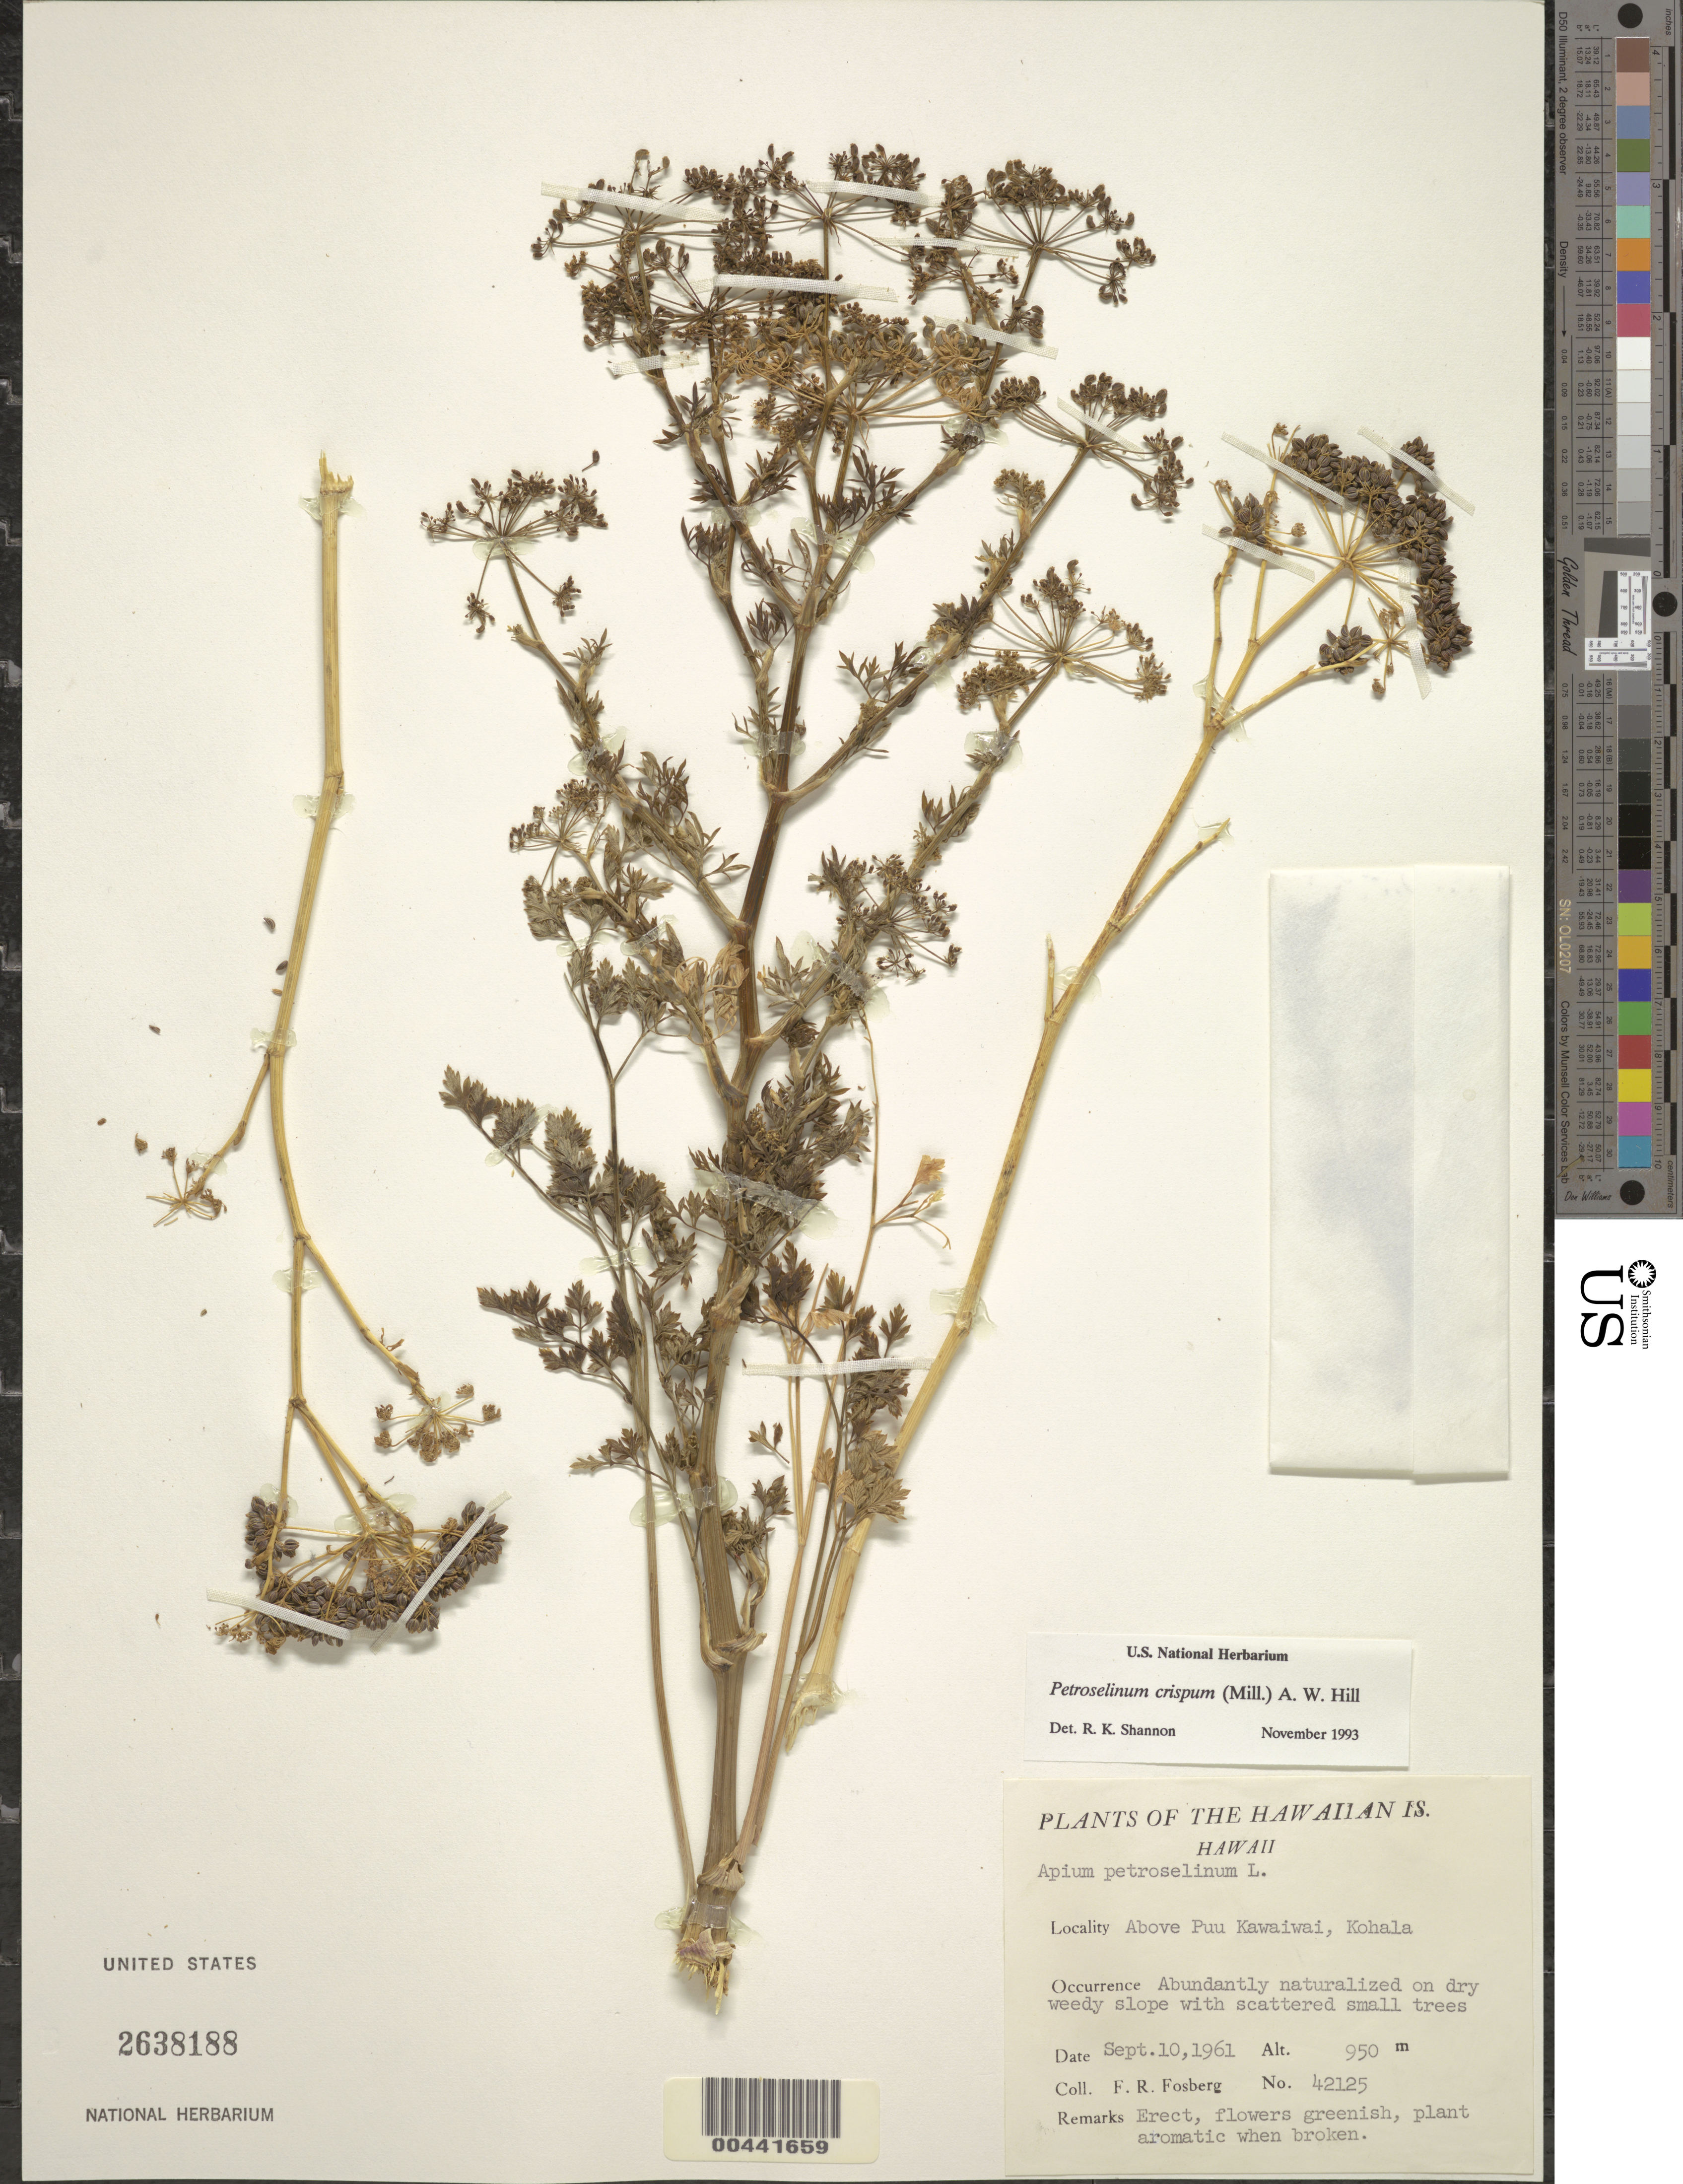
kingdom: Plantae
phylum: Tracheophyta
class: Magnoliopsida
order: Apiales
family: Apiaceae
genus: Petroselinum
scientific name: Petroselinum crispum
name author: (Mill.) Fuss.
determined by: Shannon, R. K., (UNITED STATES)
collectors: F. R. Fosberg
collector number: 42125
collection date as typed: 10 Sep 1961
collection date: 1961-09-10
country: United States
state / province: Hawaii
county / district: Hawaii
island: Hawaii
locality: Above Puu Kawaiwai, Kohala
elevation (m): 950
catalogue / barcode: US 2638188